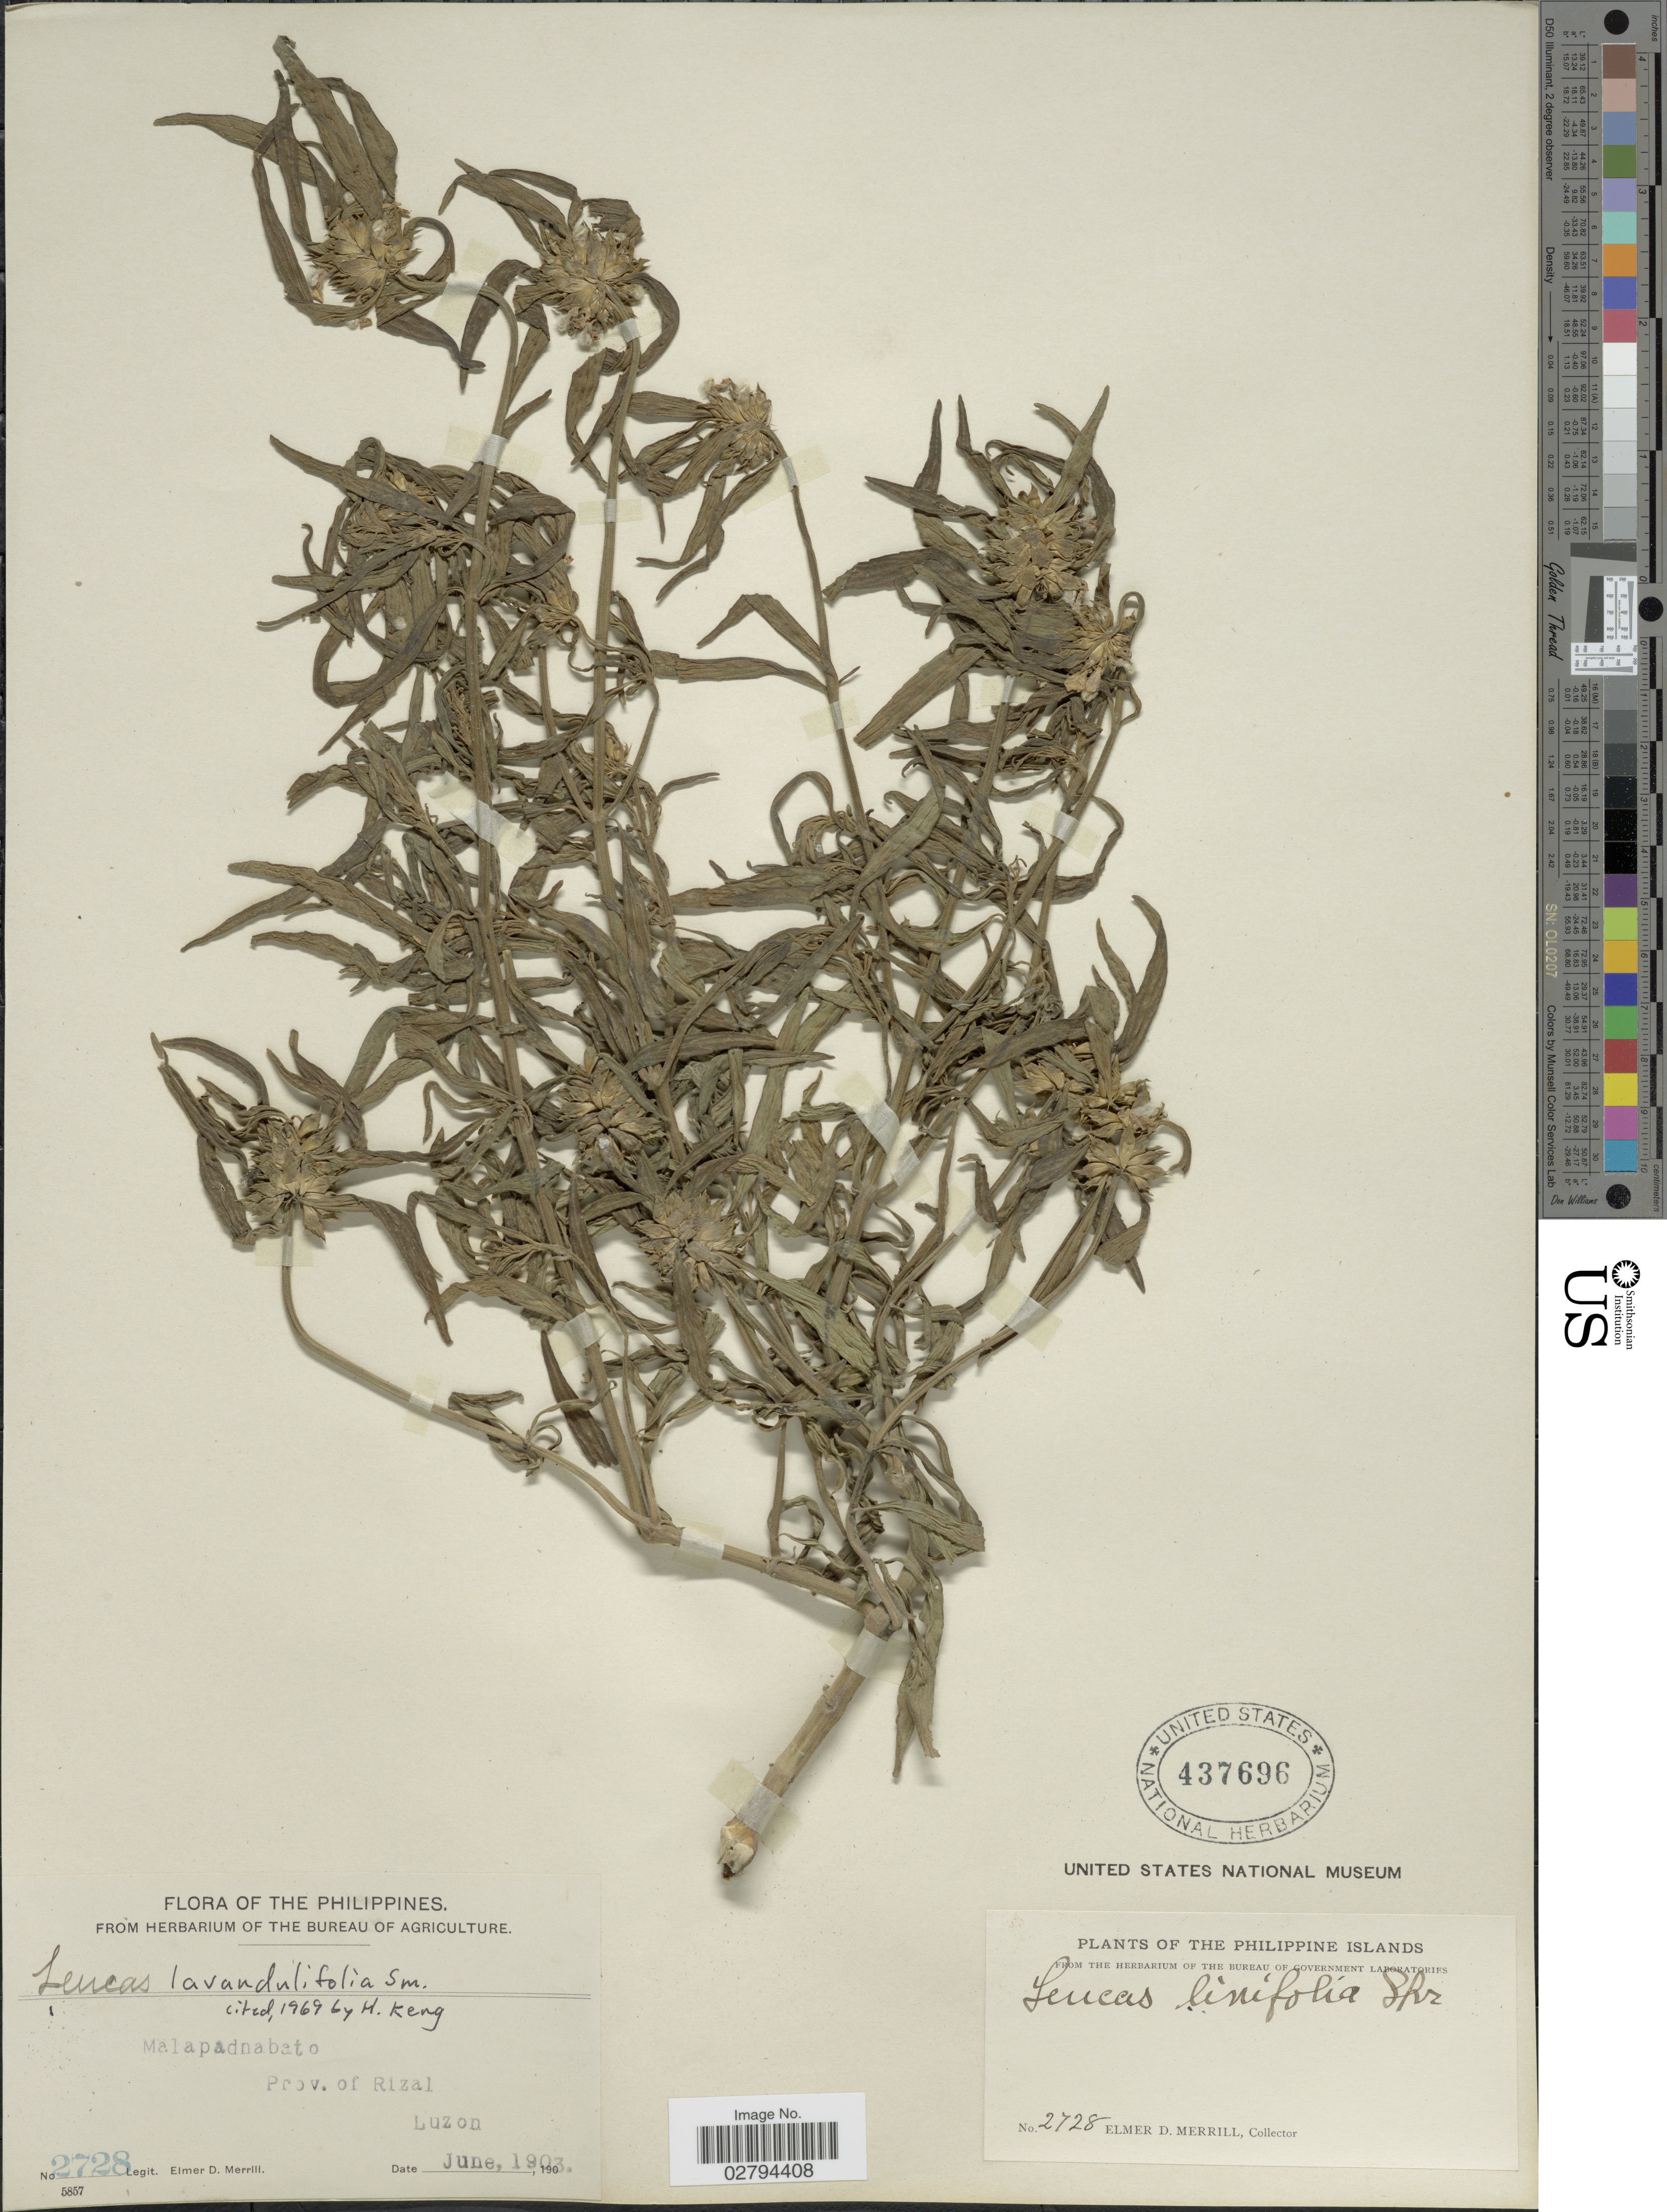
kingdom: Plantae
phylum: Tracheophyta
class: Magnoliopsida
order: Lamiales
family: Lamiaceae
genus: Leucas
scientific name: Leucas lavandulifolia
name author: Small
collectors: E. D. Merrill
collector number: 2728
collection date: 1903-06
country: Philippines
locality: Malapadnabato. Prov. of Rizal. Luzon.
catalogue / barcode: US 437696